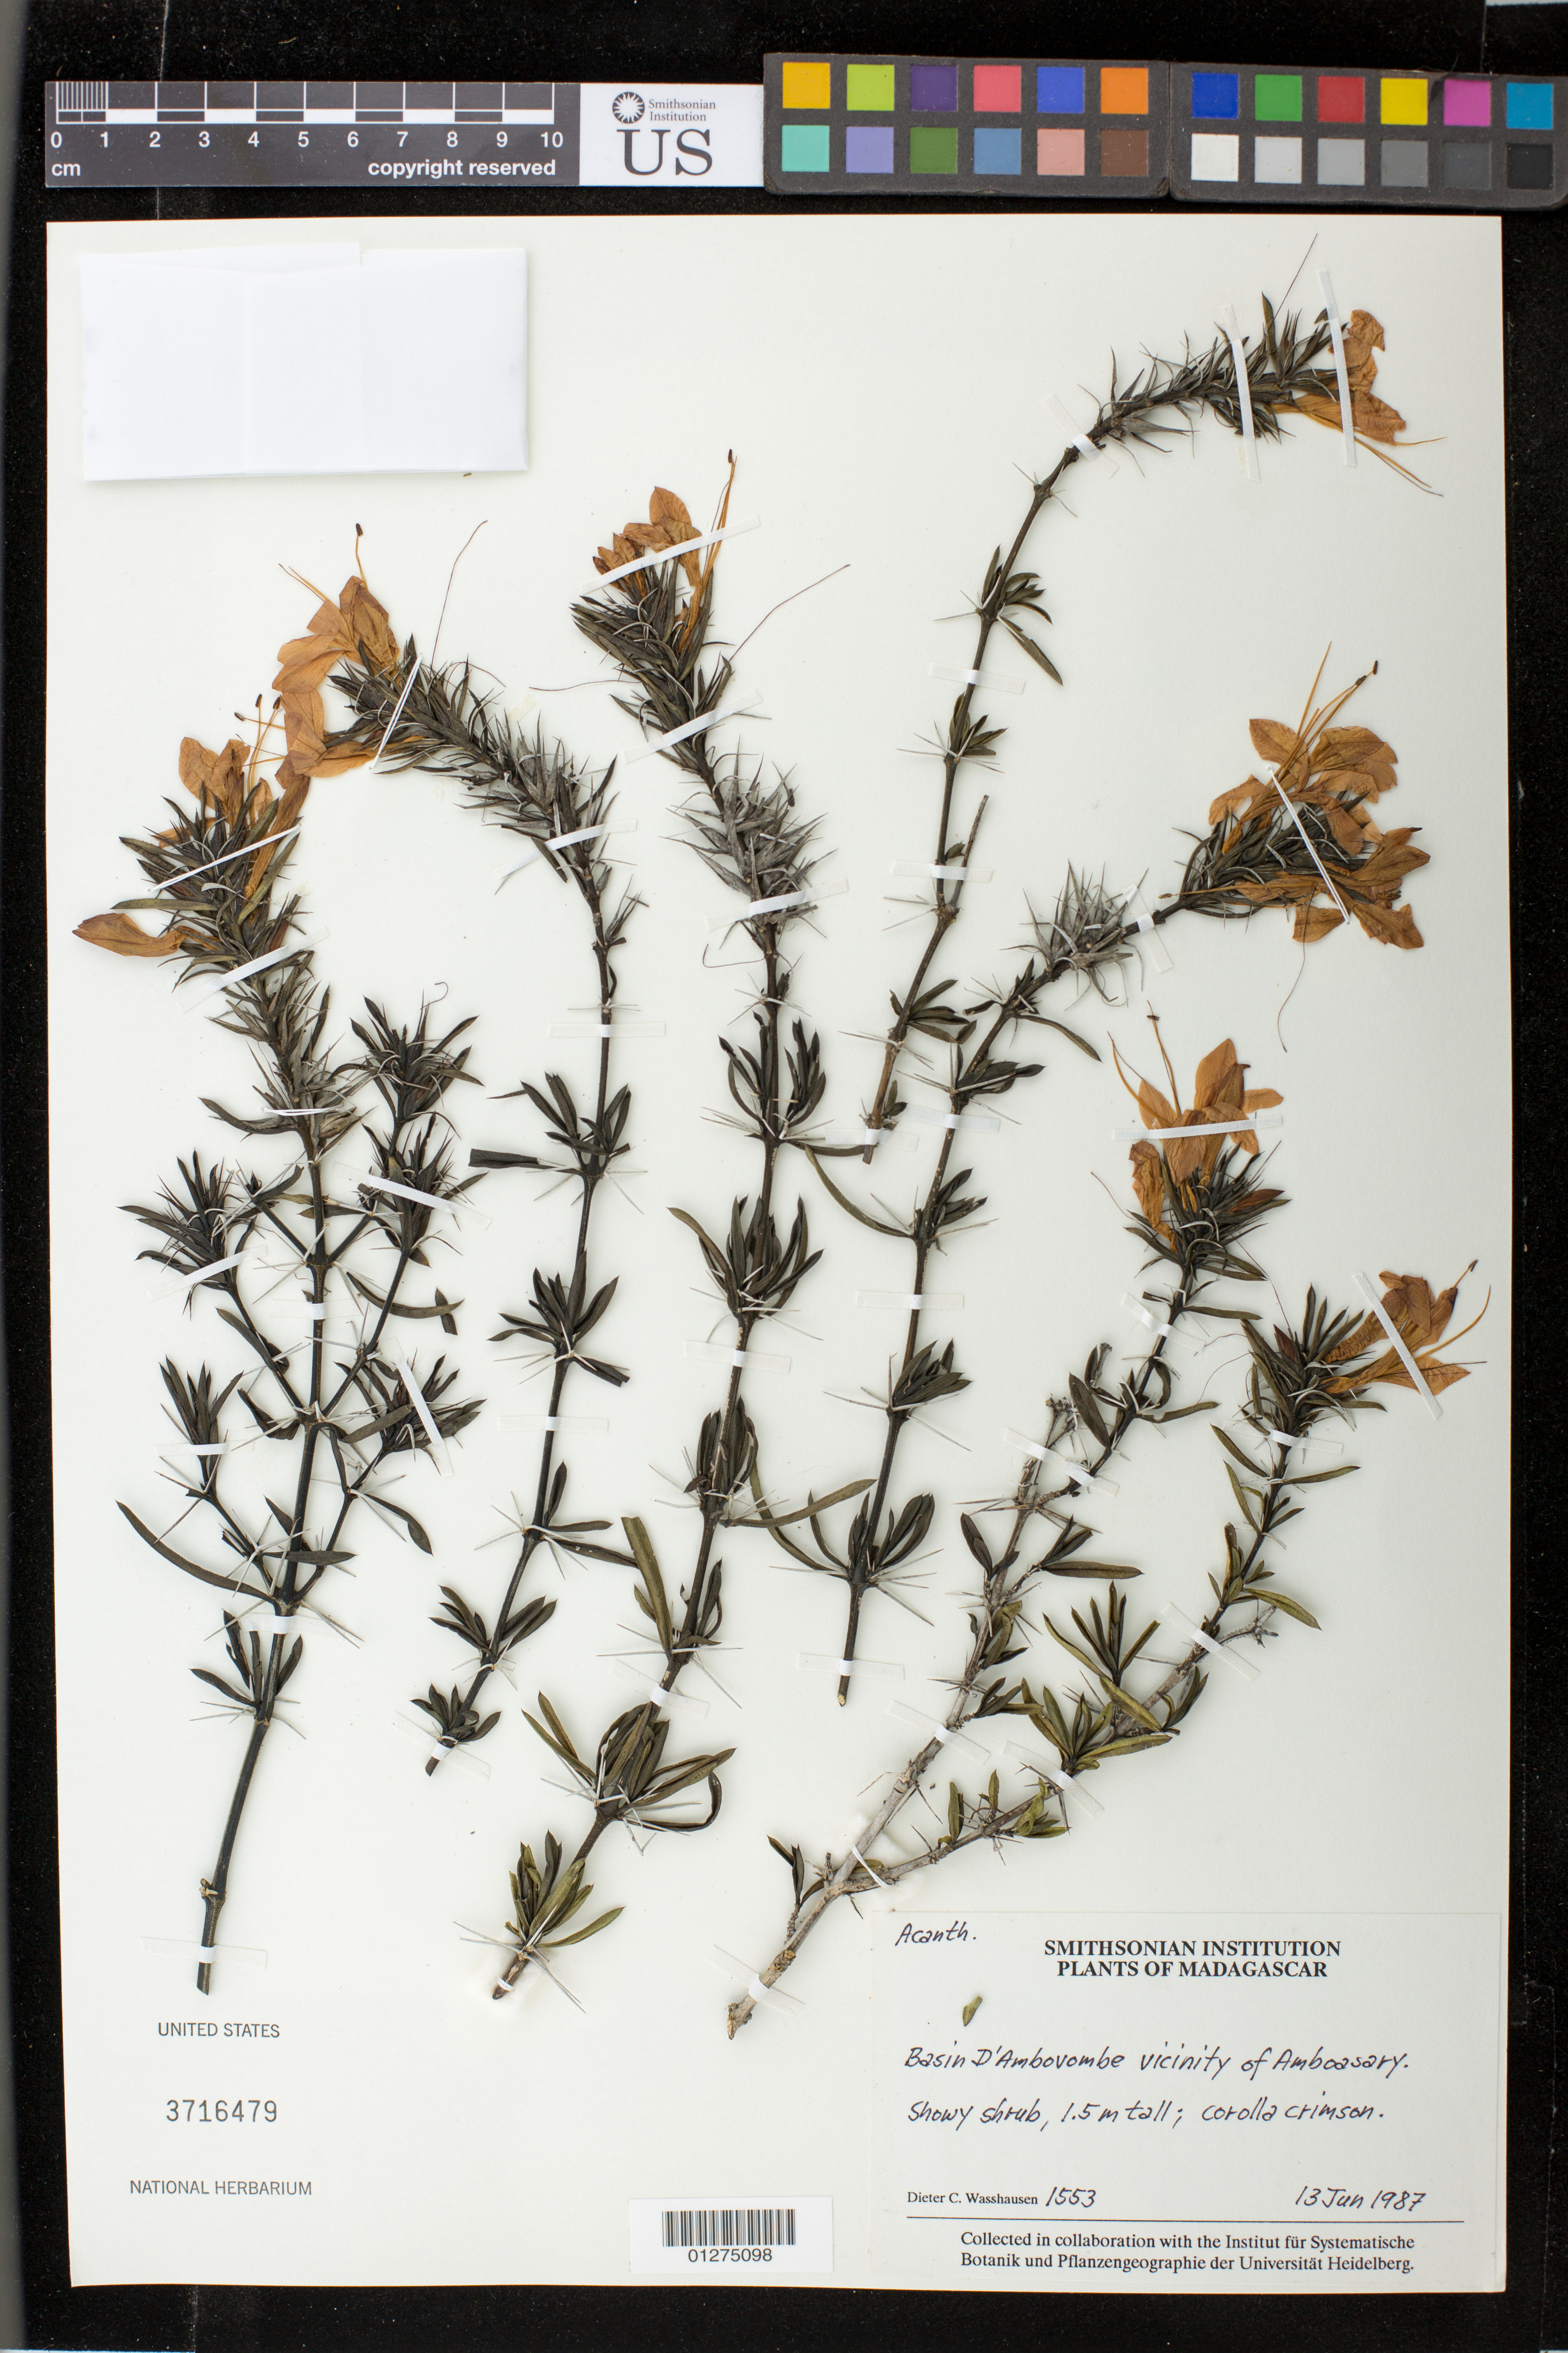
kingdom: Plantae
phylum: Tracheophyta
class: Magnoliopsida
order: Lamiales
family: Acanthaceae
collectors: D. C. Wasshausen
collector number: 1553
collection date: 1987-06-13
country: Madagascar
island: Madagascar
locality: Basin D'Ambovombe, vicinity of Amboasary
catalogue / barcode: US 3716479